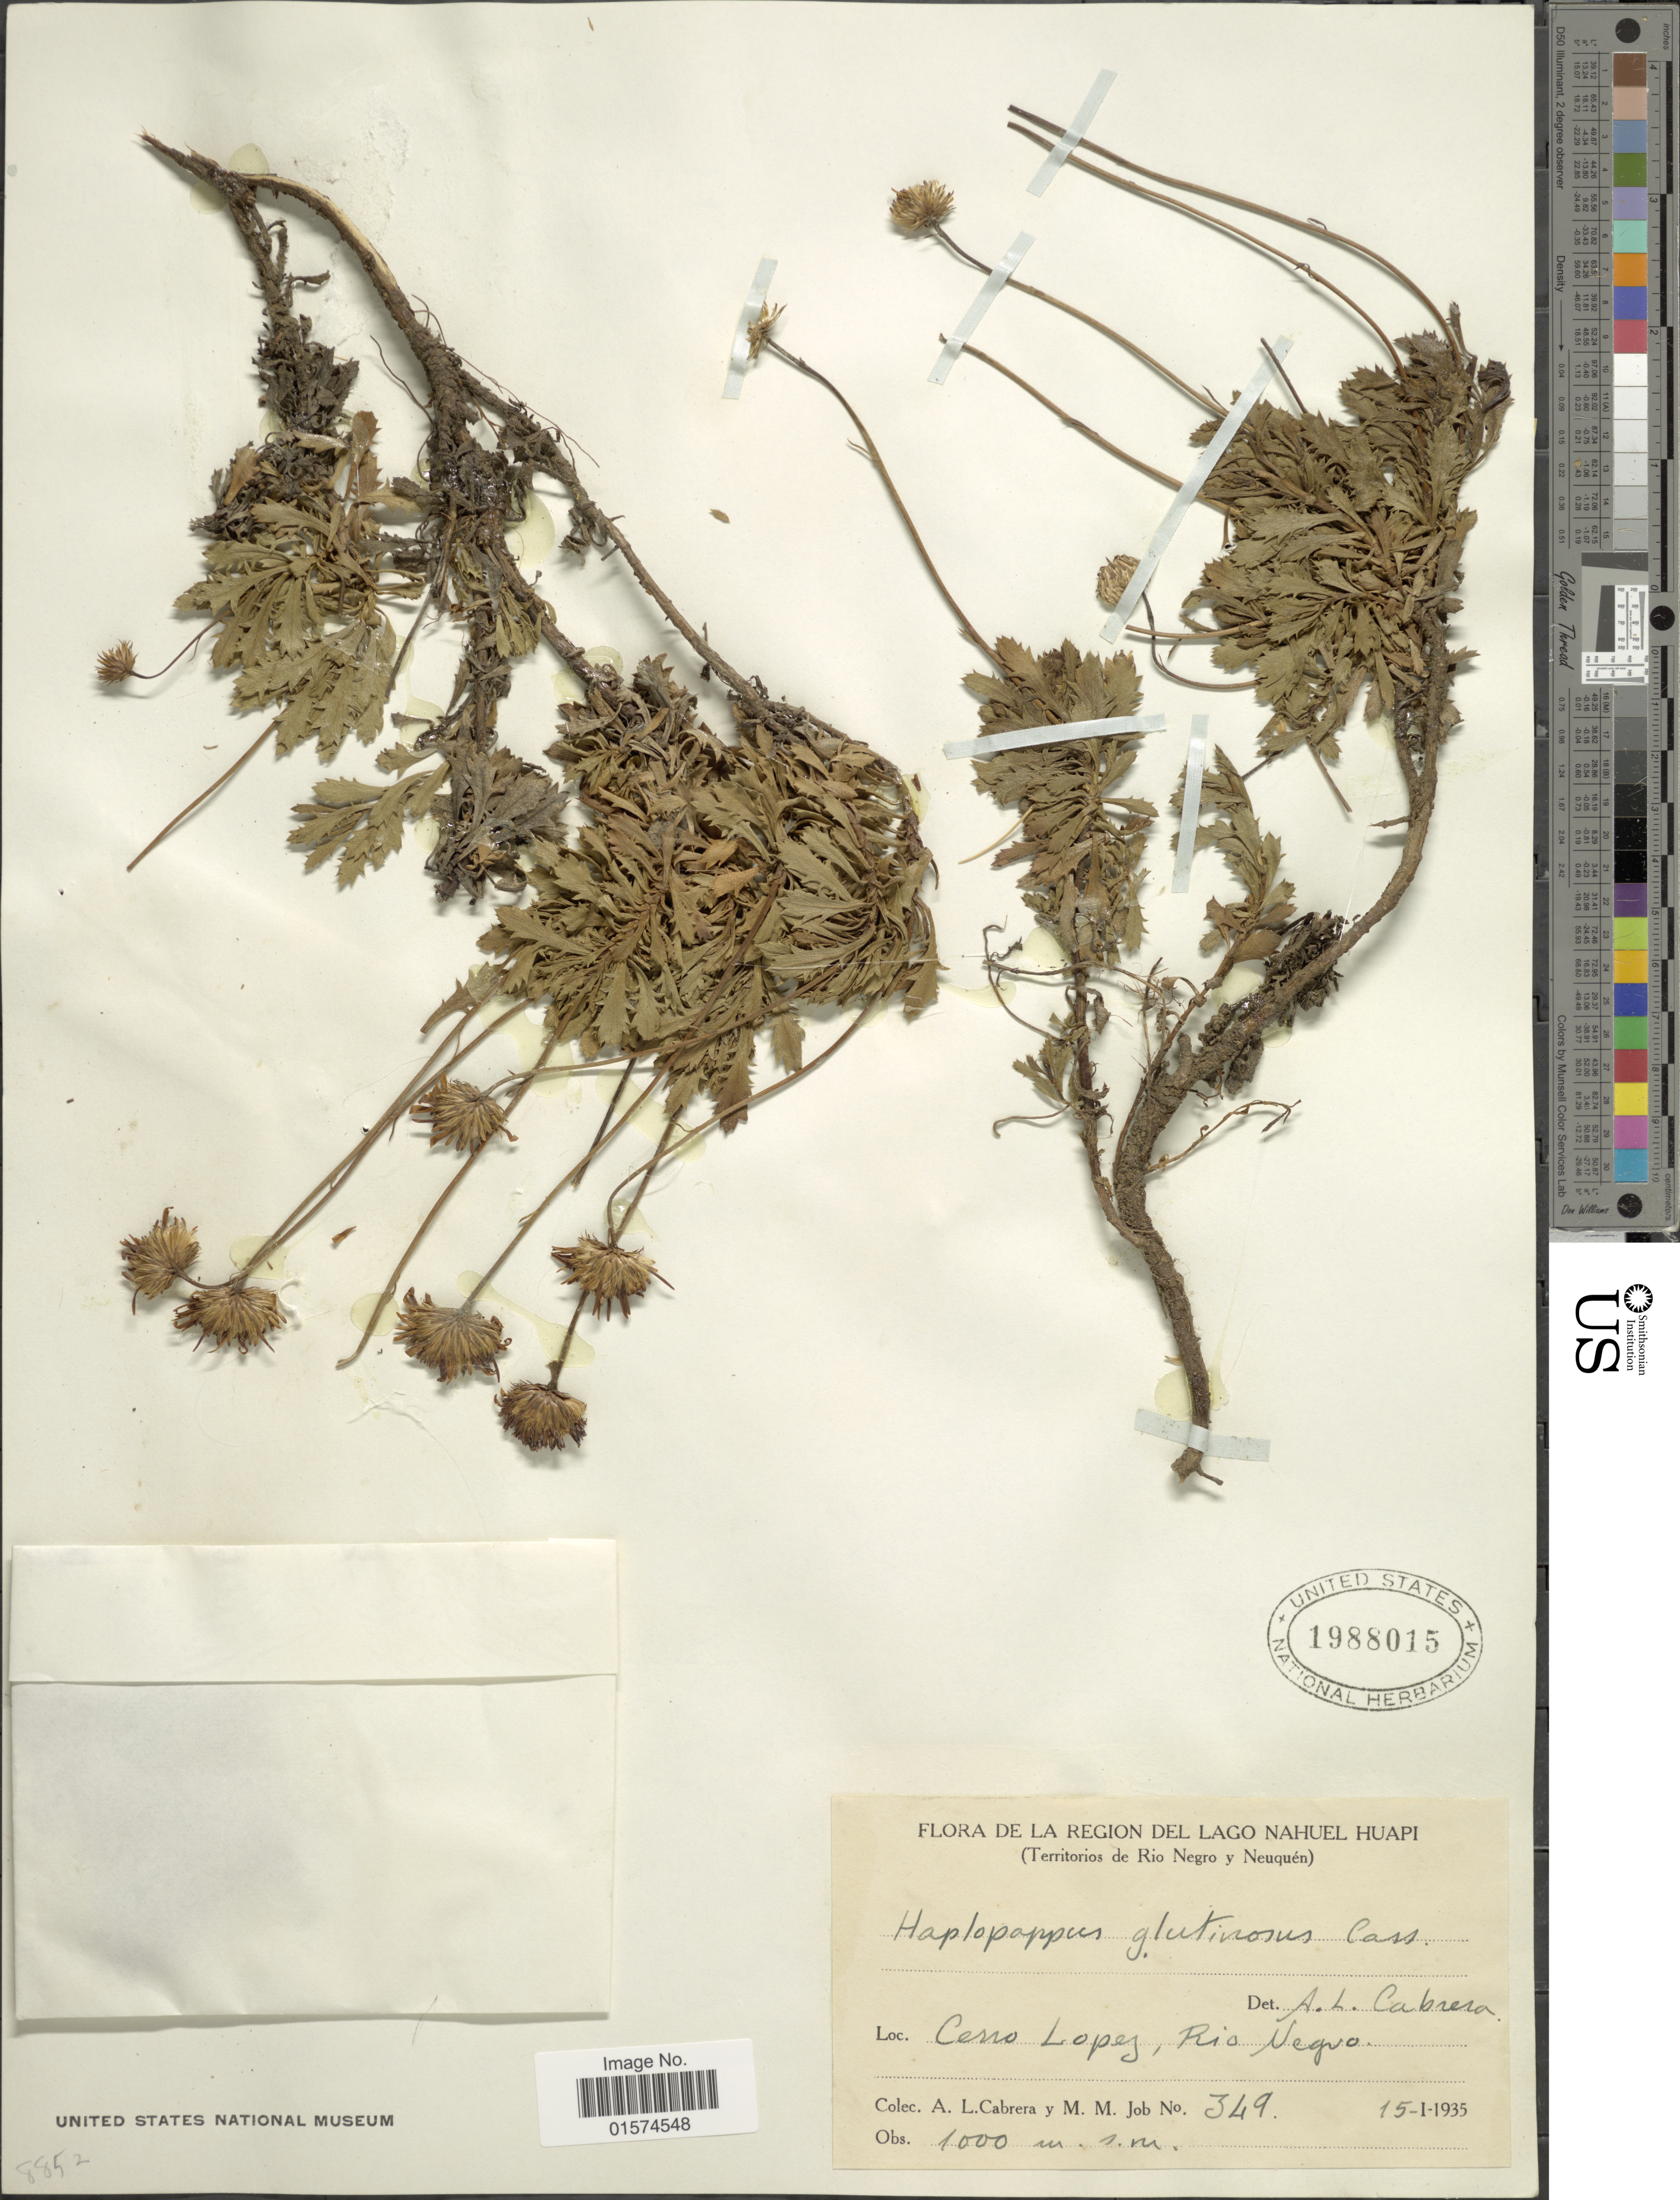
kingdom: Plantae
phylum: Tracheophyta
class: Magnoliopsida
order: Asterales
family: Asteraceae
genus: Haplopappus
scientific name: Haplopappus glutinosus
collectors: A. L. Cabrera & M. Job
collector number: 349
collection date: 1935-01-15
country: Argentina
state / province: Rio Negro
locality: De La Region del Lago Nahuel Huapi (Territorios de Rio Negro y Neuquén), Cerro Lopez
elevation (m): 1000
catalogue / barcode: US 1988015